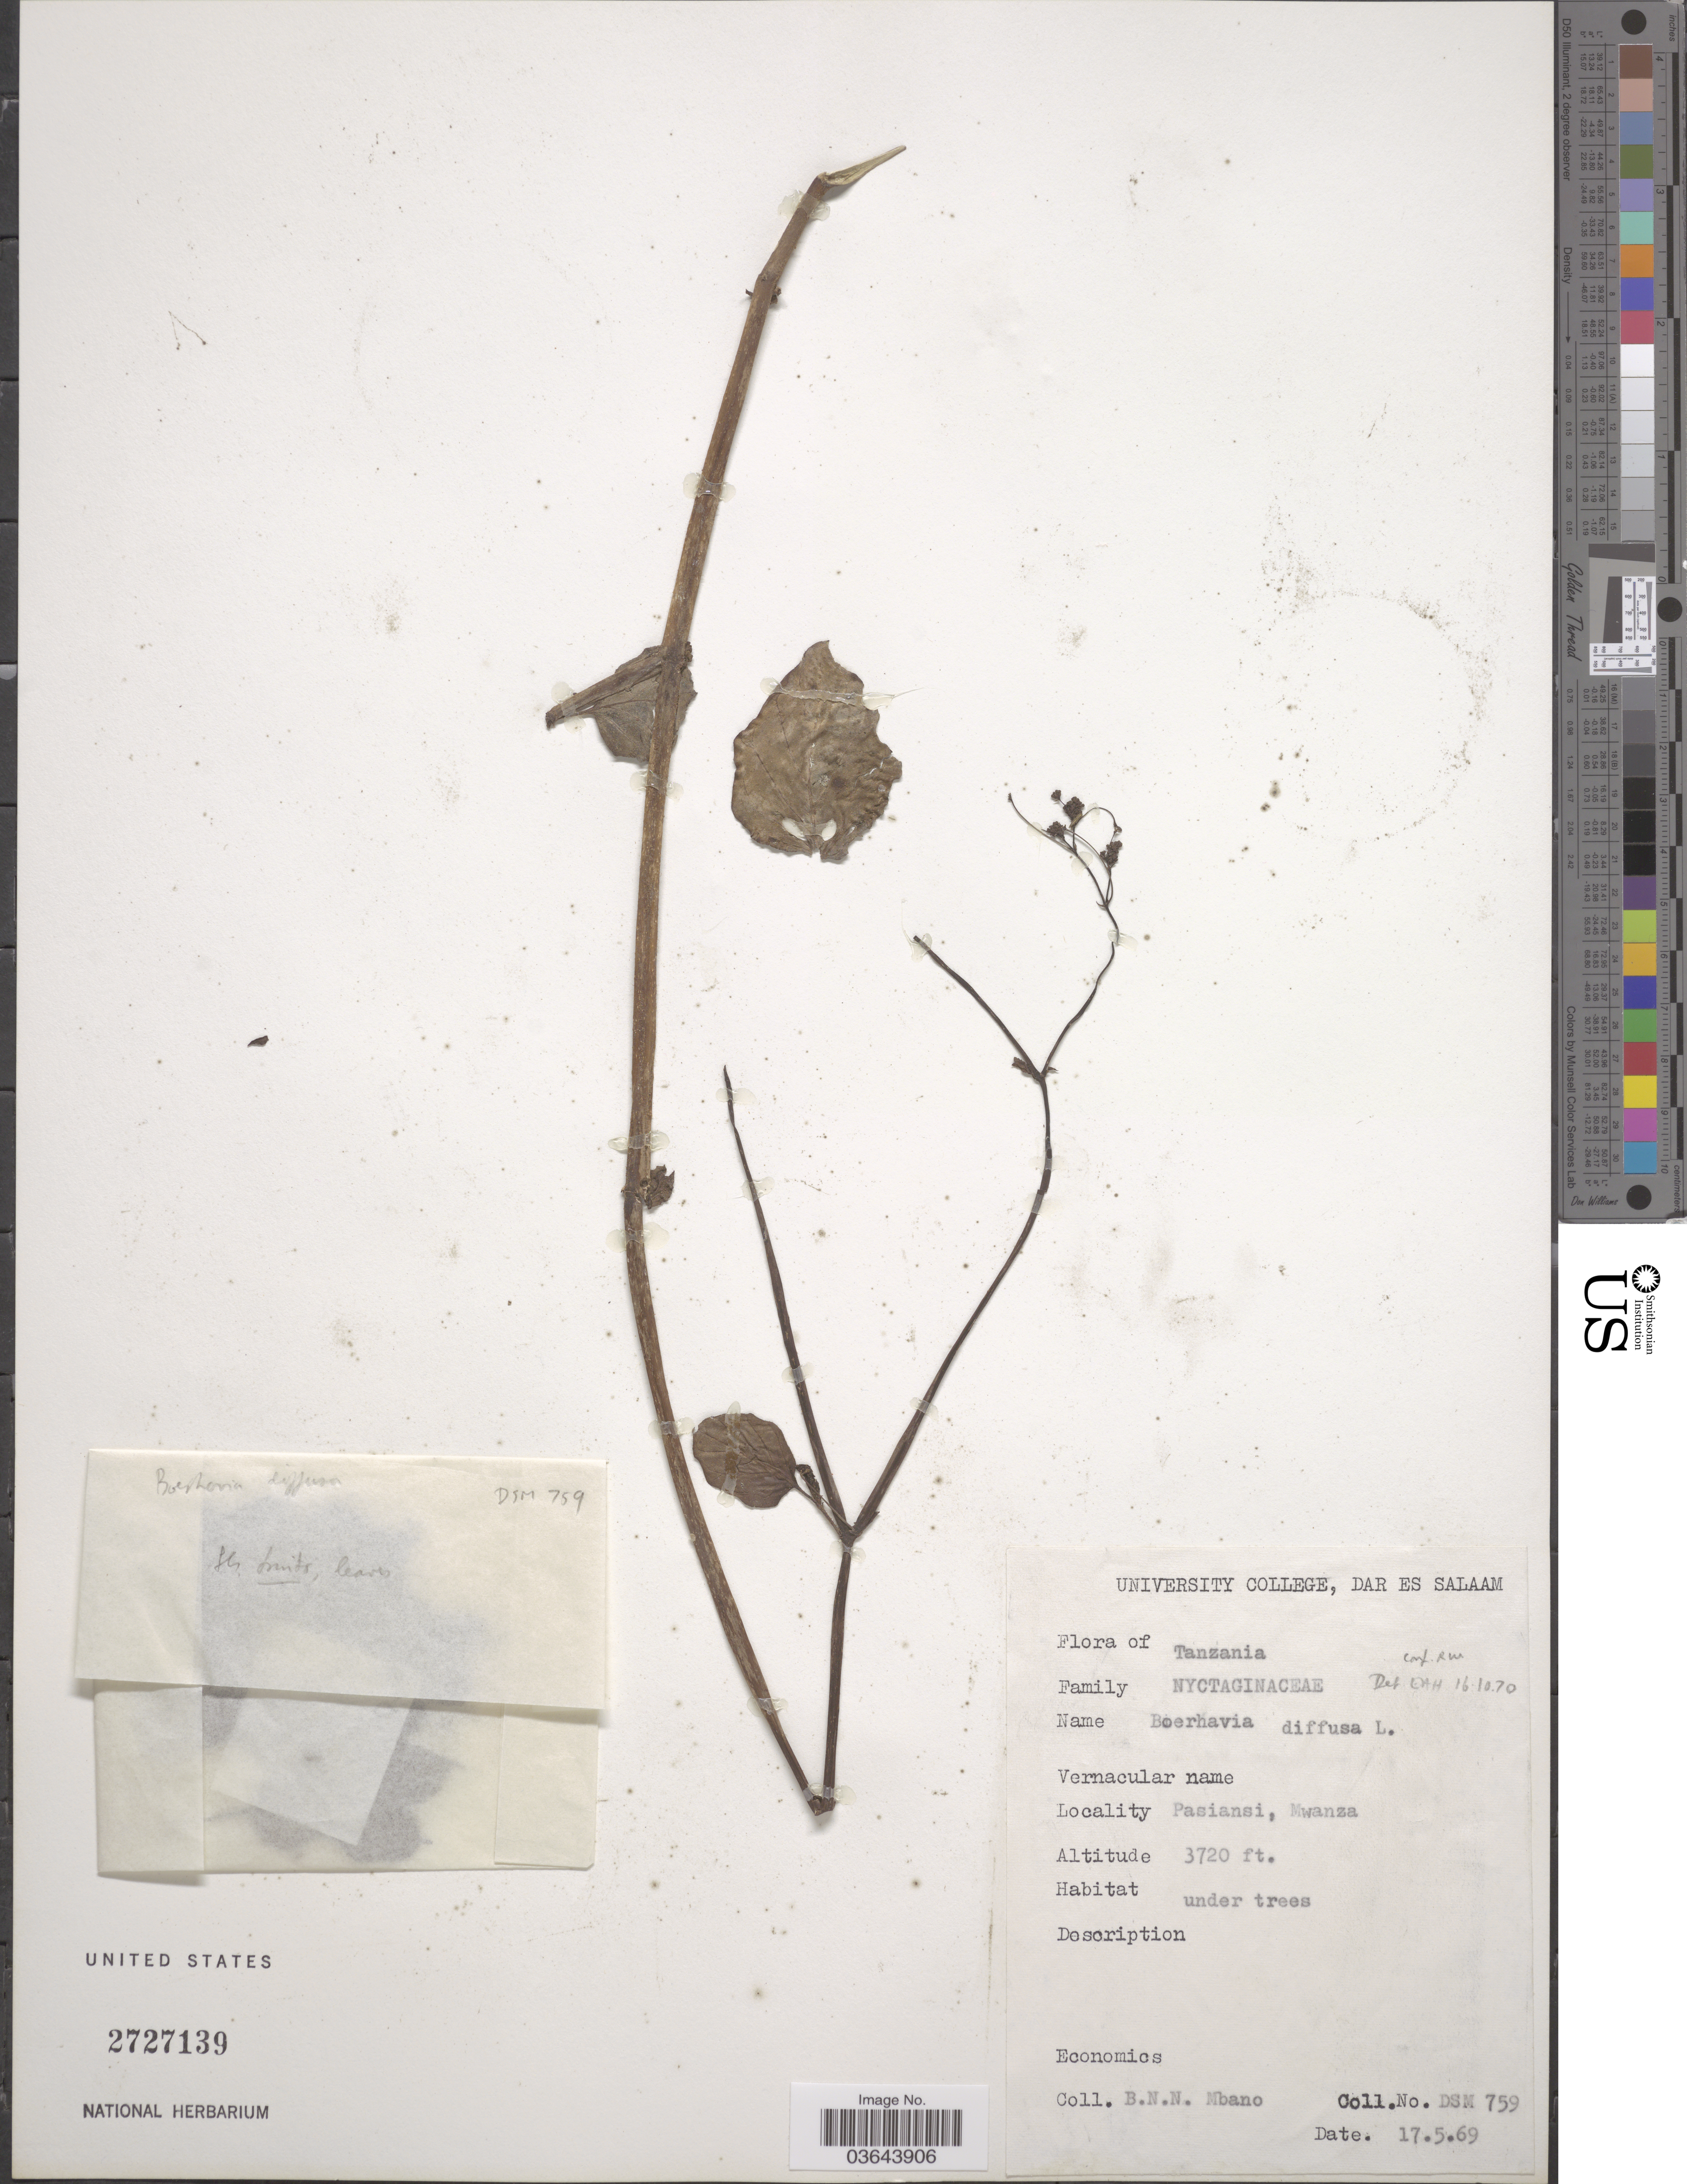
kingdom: Plantae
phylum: Tracheophyta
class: Magnoliopsida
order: Caryophyllales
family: Nyctaginaceae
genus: Boerhavia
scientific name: Boerhavia diffusa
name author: L.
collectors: B. Mbano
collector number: DSM 759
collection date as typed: Transcribed d/m/y: 17/5/69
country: Tanzania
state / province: Mwanza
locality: Pasiansi.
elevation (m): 1134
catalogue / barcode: US 2727139